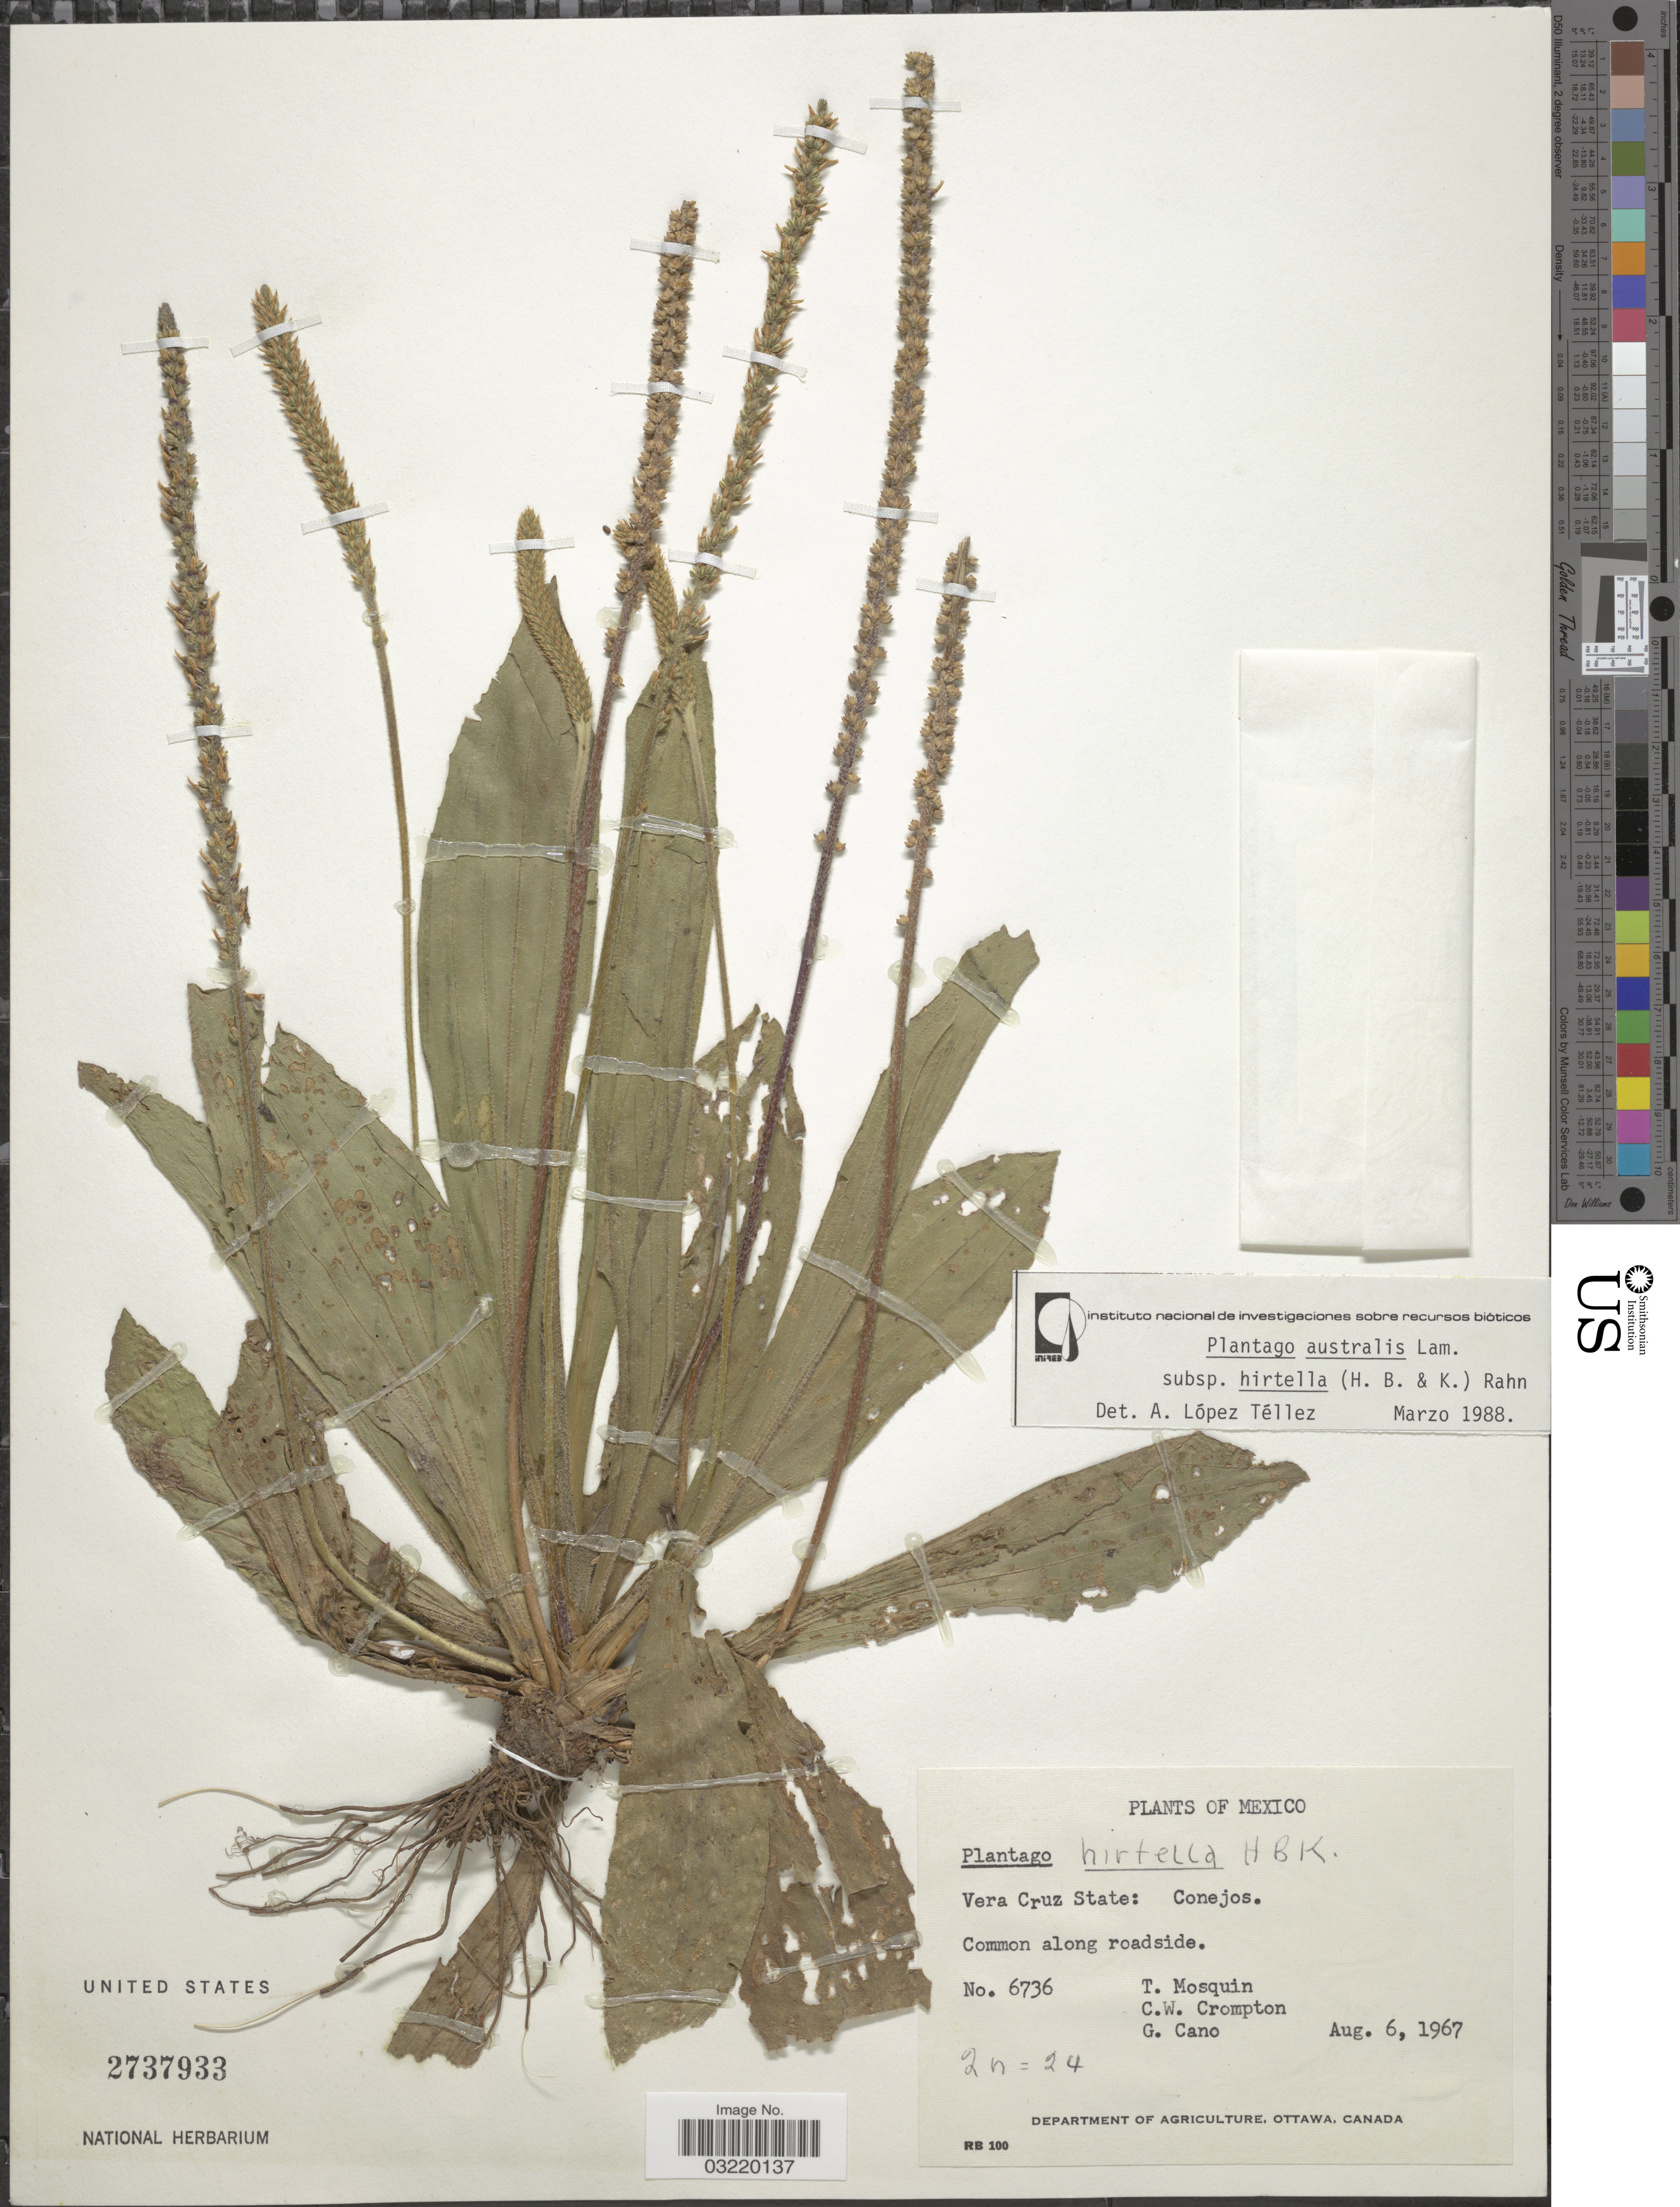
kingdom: Plantae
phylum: Tracheophyta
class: Magnoliopsida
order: Lamiales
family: Plantaginaceae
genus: Plantago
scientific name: Plantago australis subsp. hirtella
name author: (Kunth) Rahn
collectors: T. Mosquin, C. W. Crompton & G. Cano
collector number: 6736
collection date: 1967-08-06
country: Mexico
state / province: Veracruz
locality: Vera Cruz State: Conejos. Common along roadside.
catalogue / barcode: US 2737933